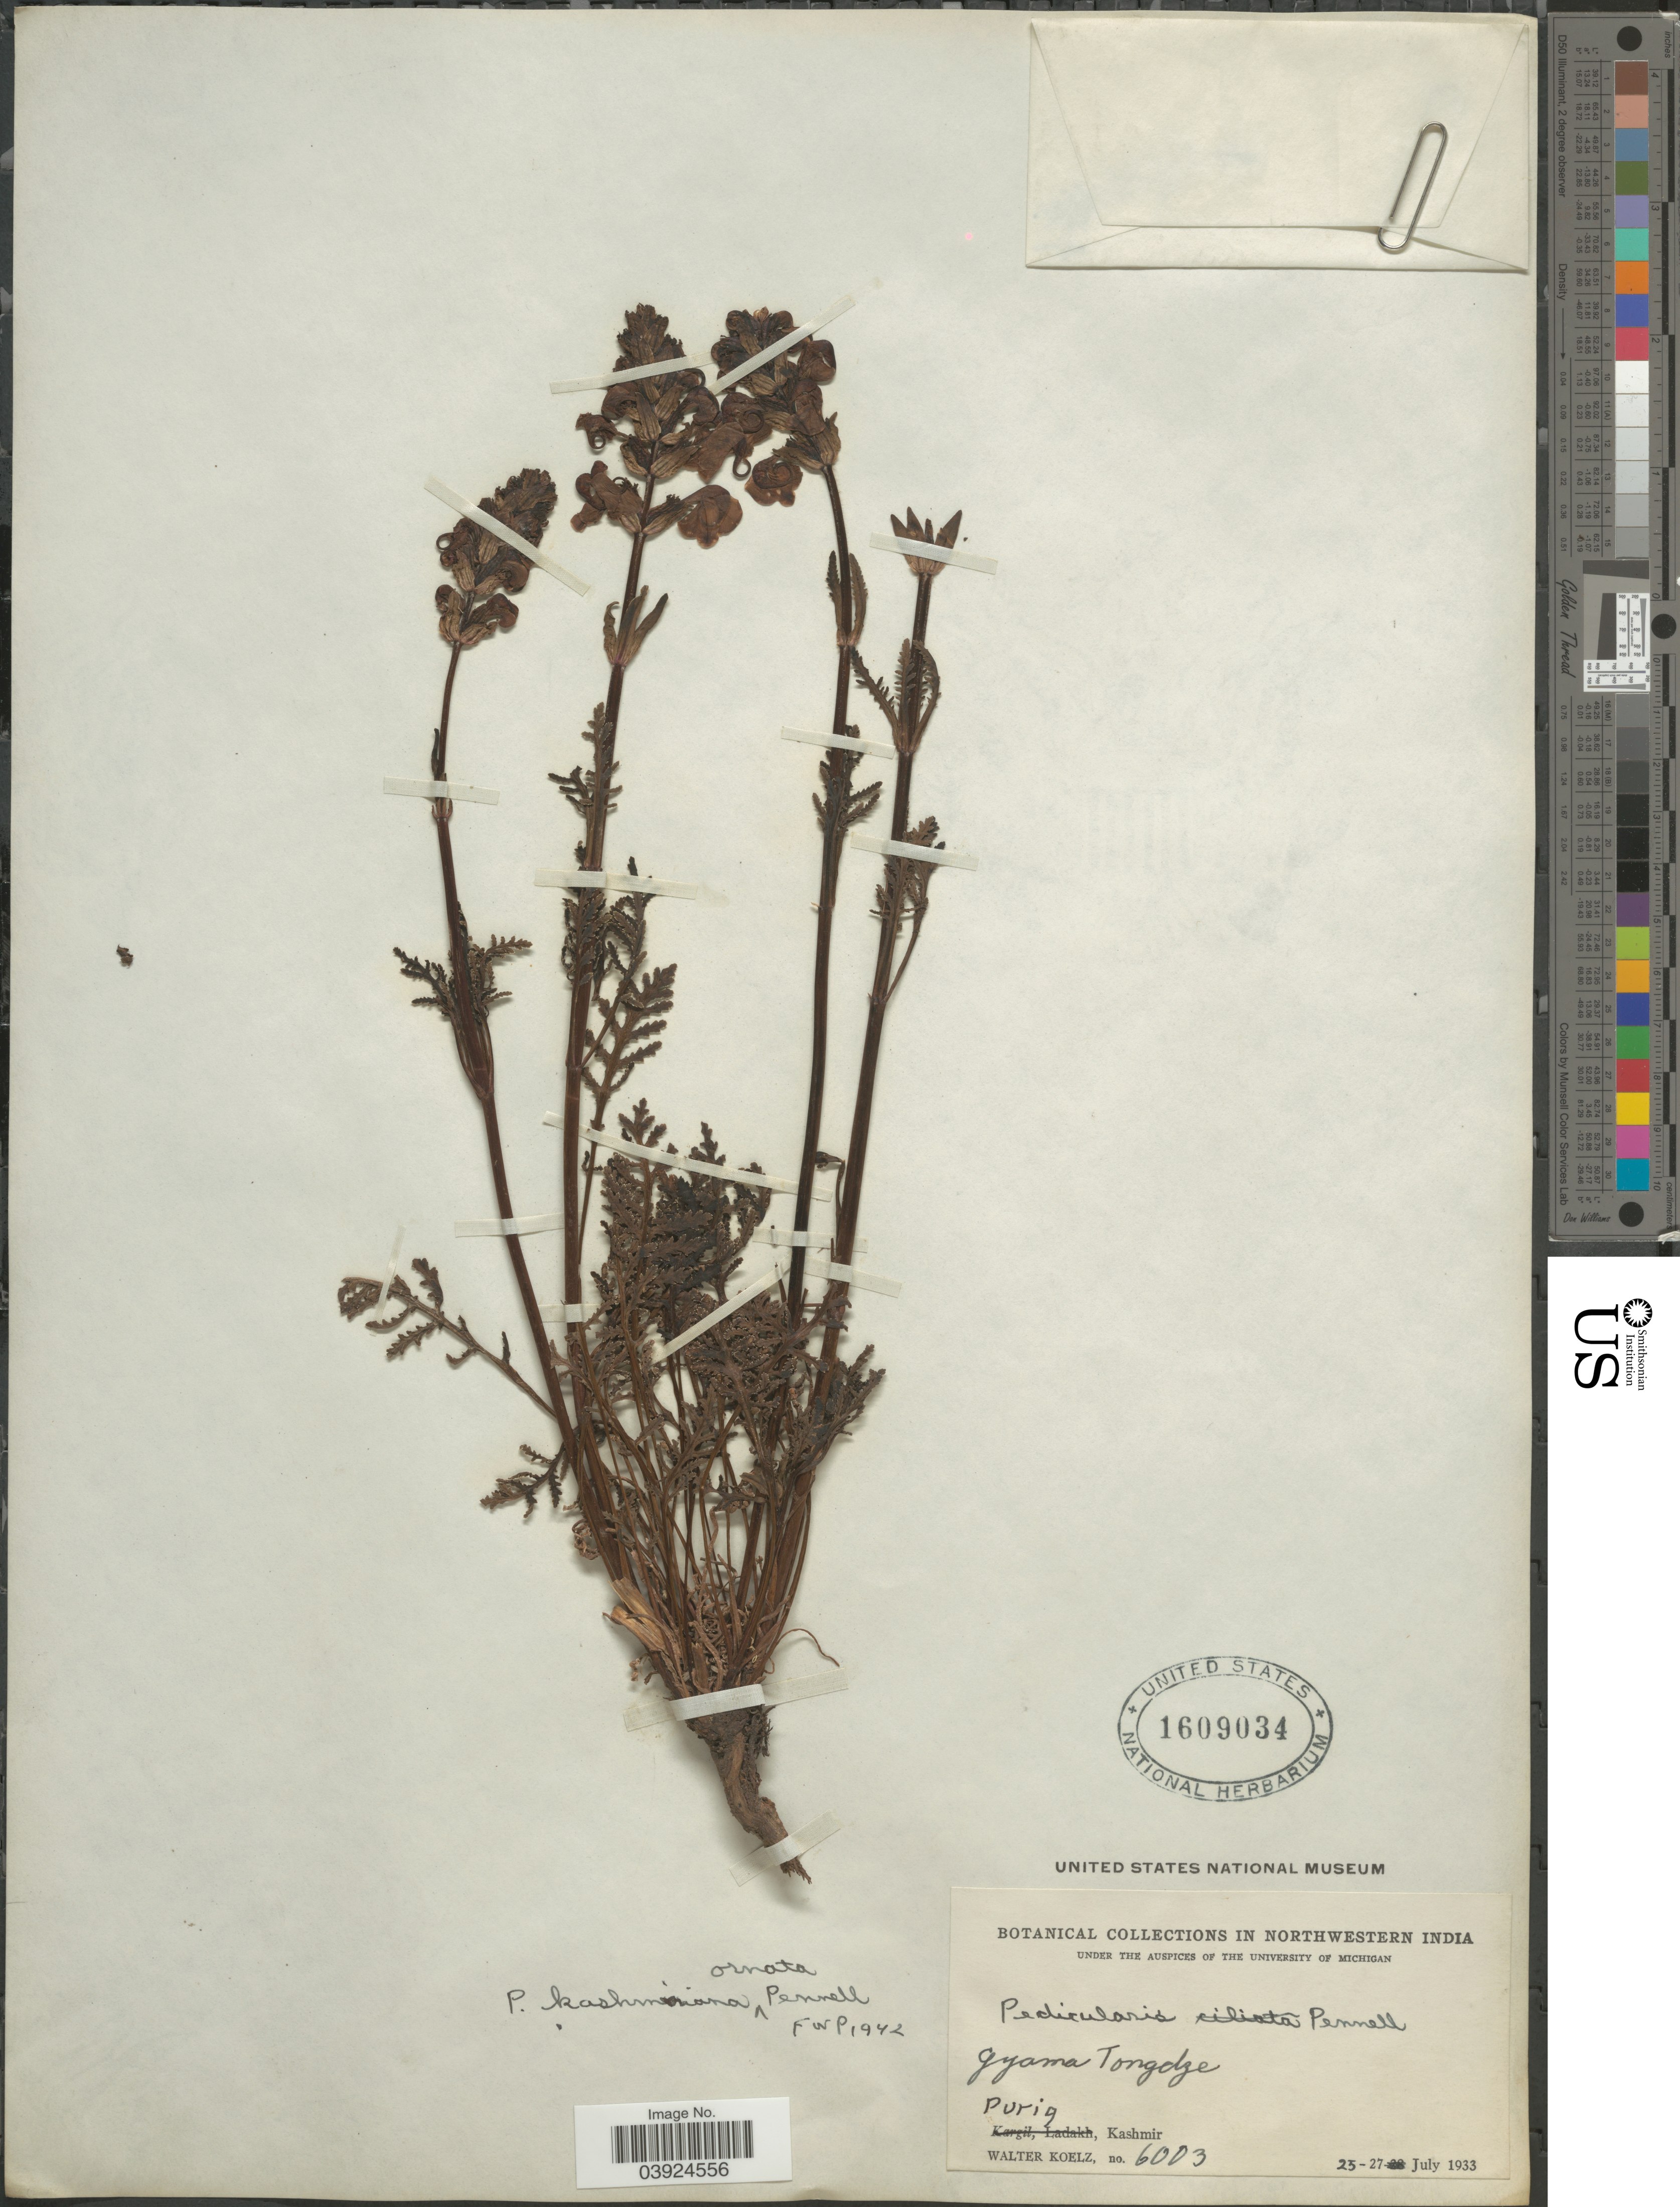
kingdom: Plantae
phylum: Tracheophyta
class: Magnoliopsida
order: Lamiales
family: Orobanchaceae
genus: Pedicularis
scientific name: Pedicularis kashmiriana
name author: Pennell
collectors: W. N. Koelz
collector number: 6003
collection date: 1933-07-25/1933-07-27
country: India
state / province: Jammu and Kashmir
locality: In northwestern India. Gyama Tongdze. Purig, Kashmir.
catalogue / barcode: US 1609034